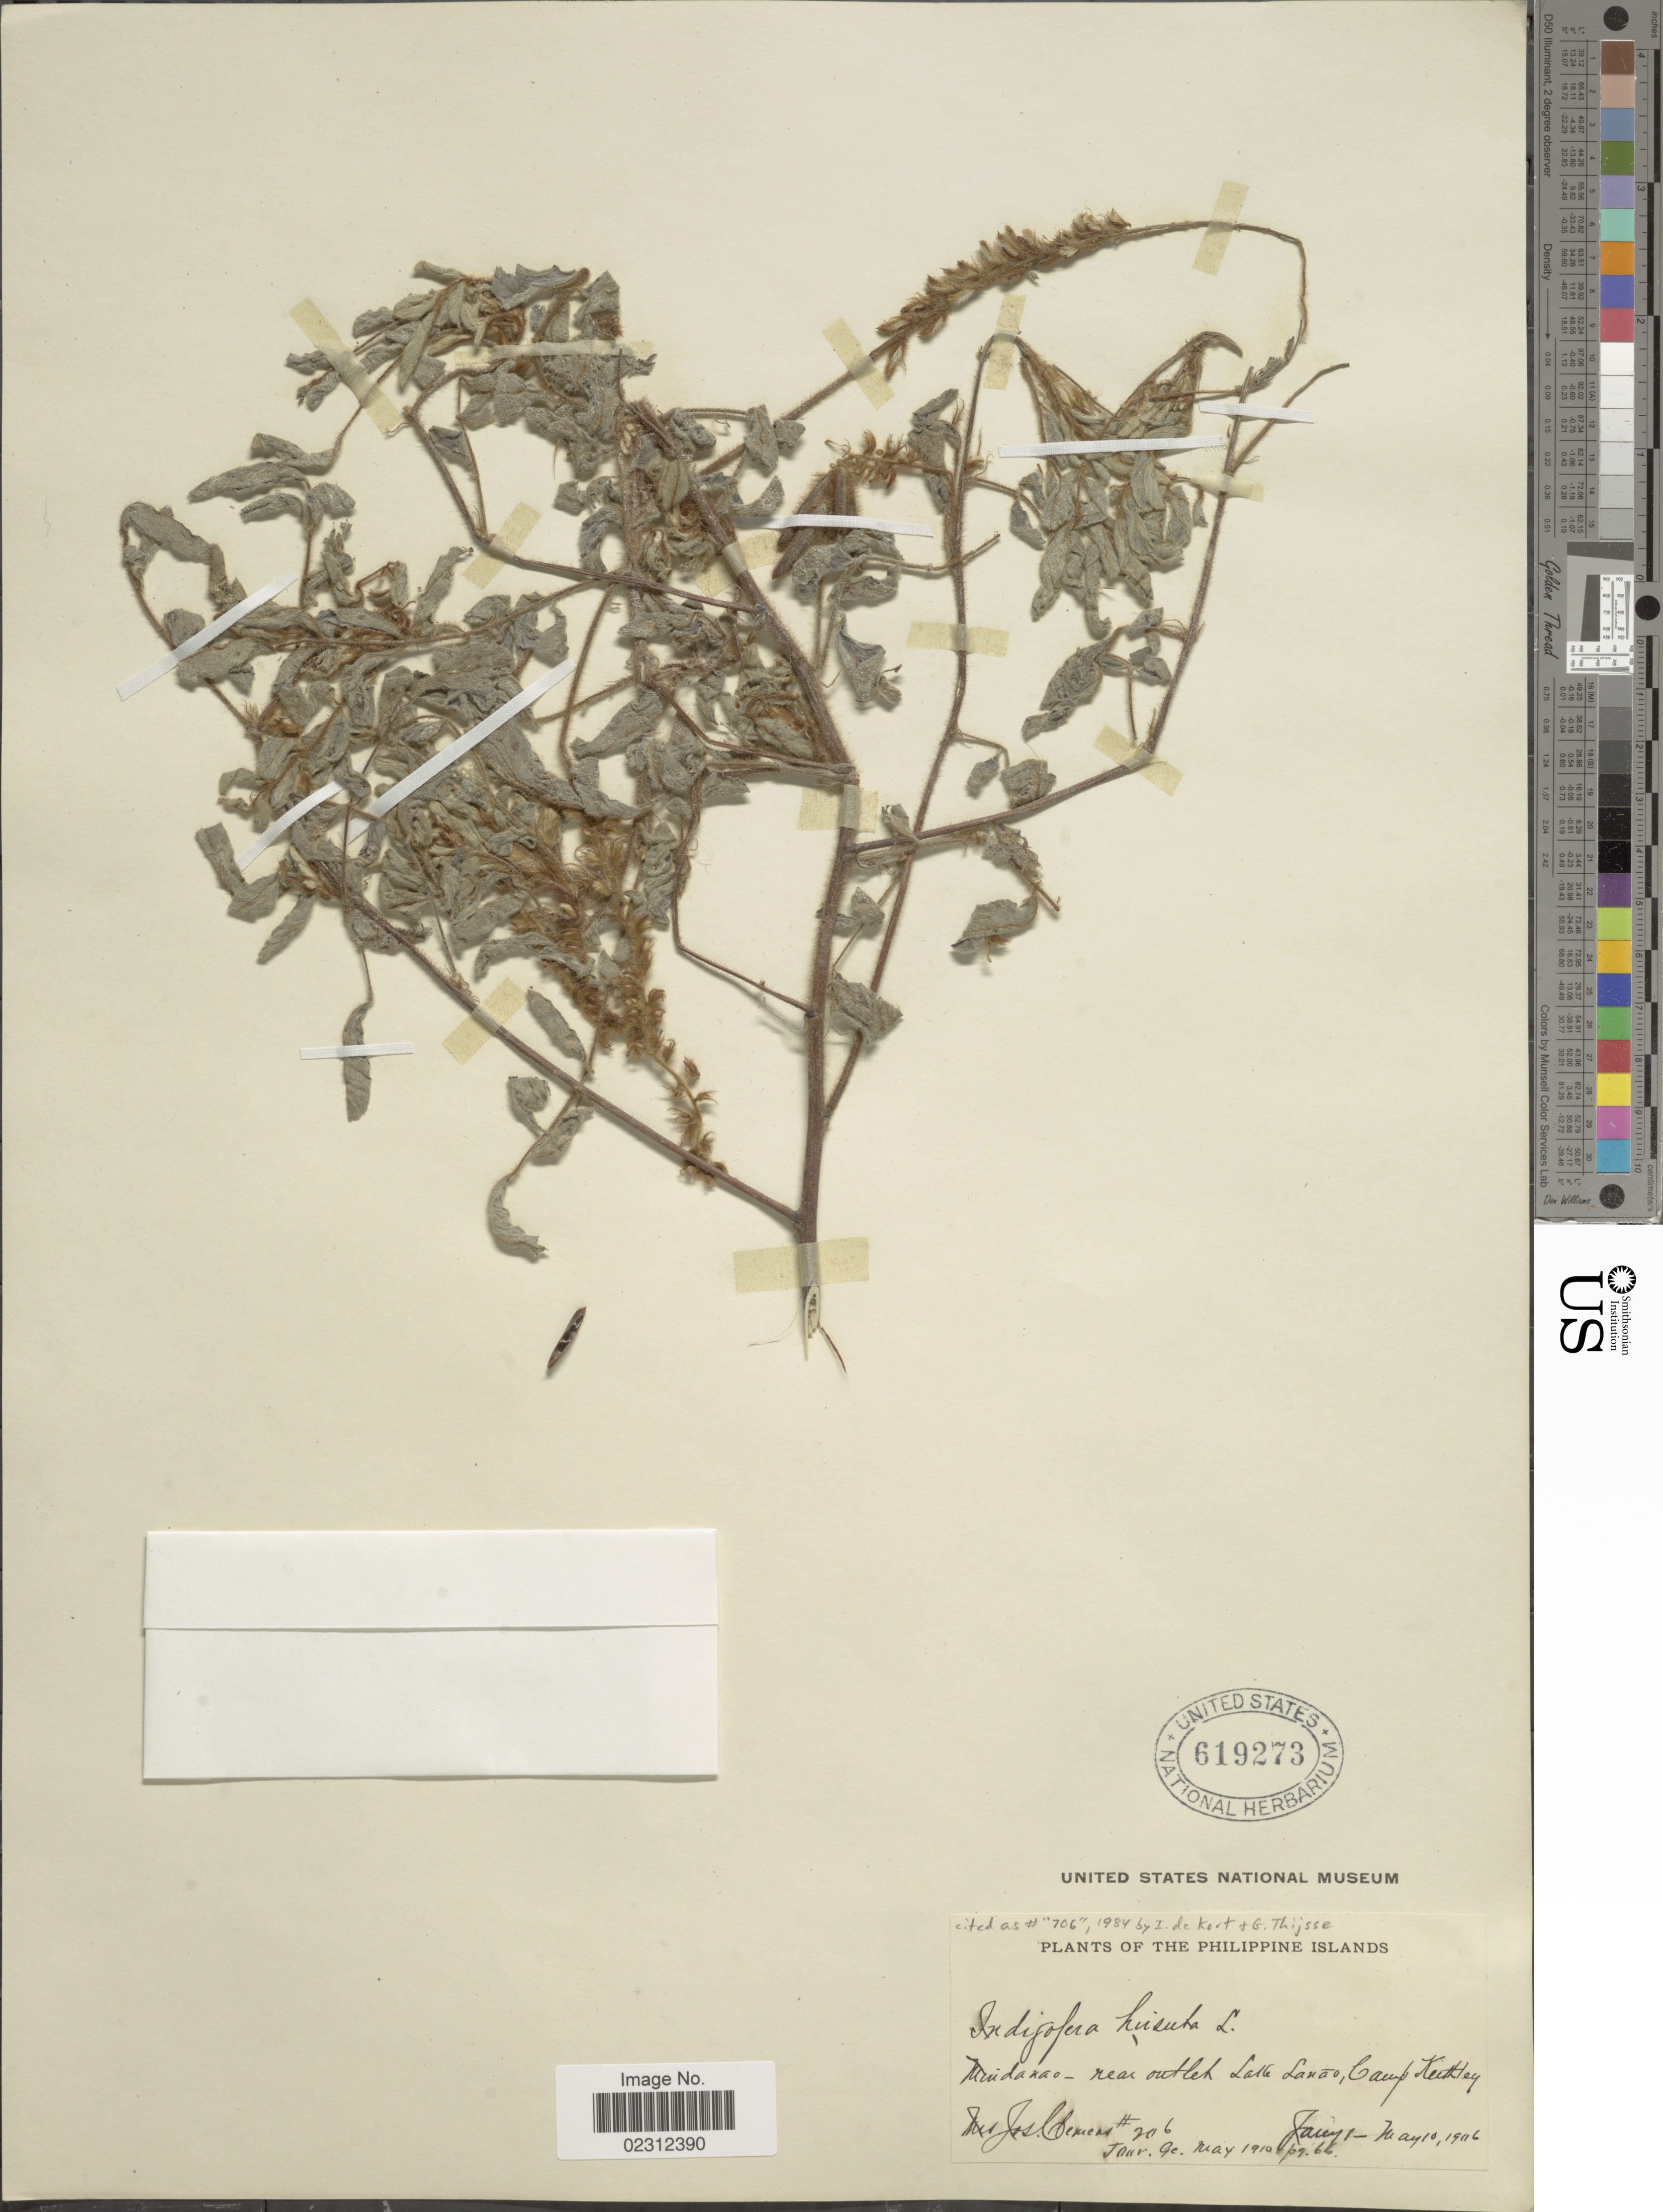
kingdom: Plantae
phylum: Tracheophyta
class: Magnoliopsida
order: Fabales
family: Fabaceae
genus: Indigofera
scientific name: Indigofera hirsuta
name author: L.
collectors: J. Clemens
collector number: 206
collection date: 1910-05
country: Philippines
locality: Mindanao - near outlet Lake Lanao, Camp Keithley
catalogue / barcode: US 619273